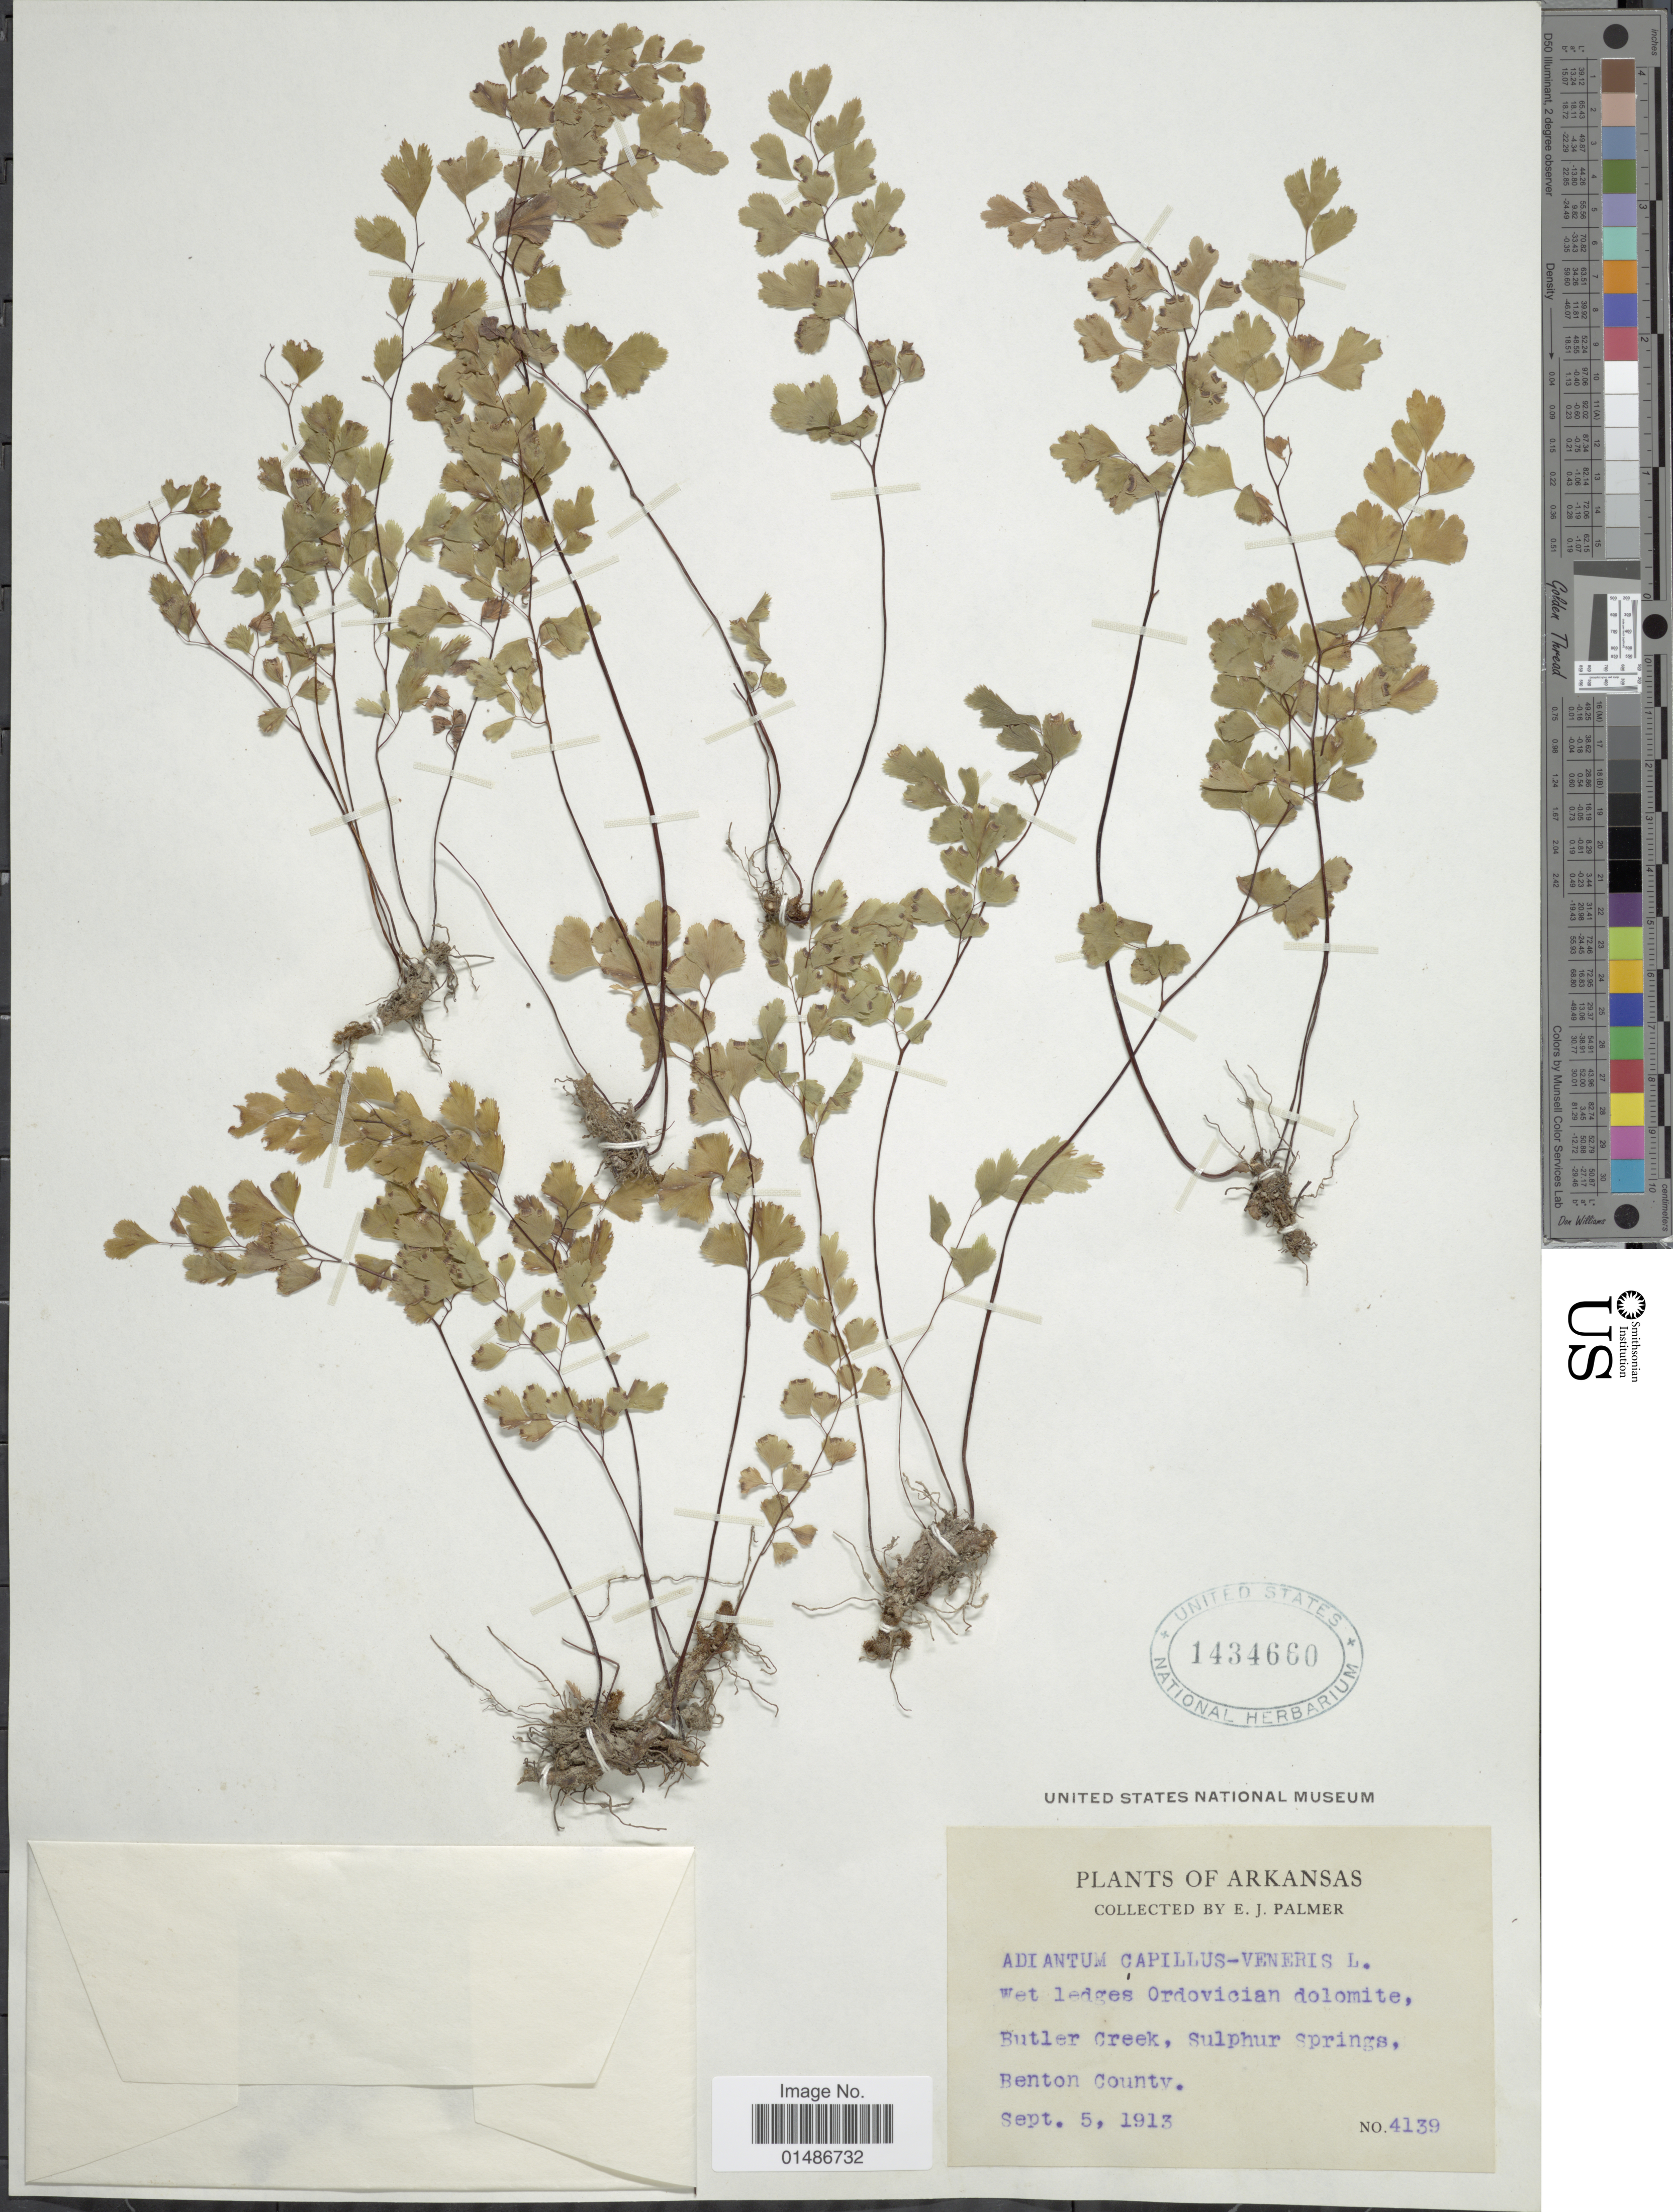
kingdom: Plantae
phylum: Tracheophyta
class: Polypodiopsida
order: Polypodiales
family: Pteridaceae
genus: Adiantum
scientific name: Adiantum capillus-veneris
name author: L.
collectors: E. J. Palmer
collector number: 4139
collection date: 1913-09-05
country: United States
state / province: Arkansas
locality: Wet ledges Ordovician dolomite, Butler Creek, Sulphur Springs, Benton County.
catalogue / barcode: US 1434660